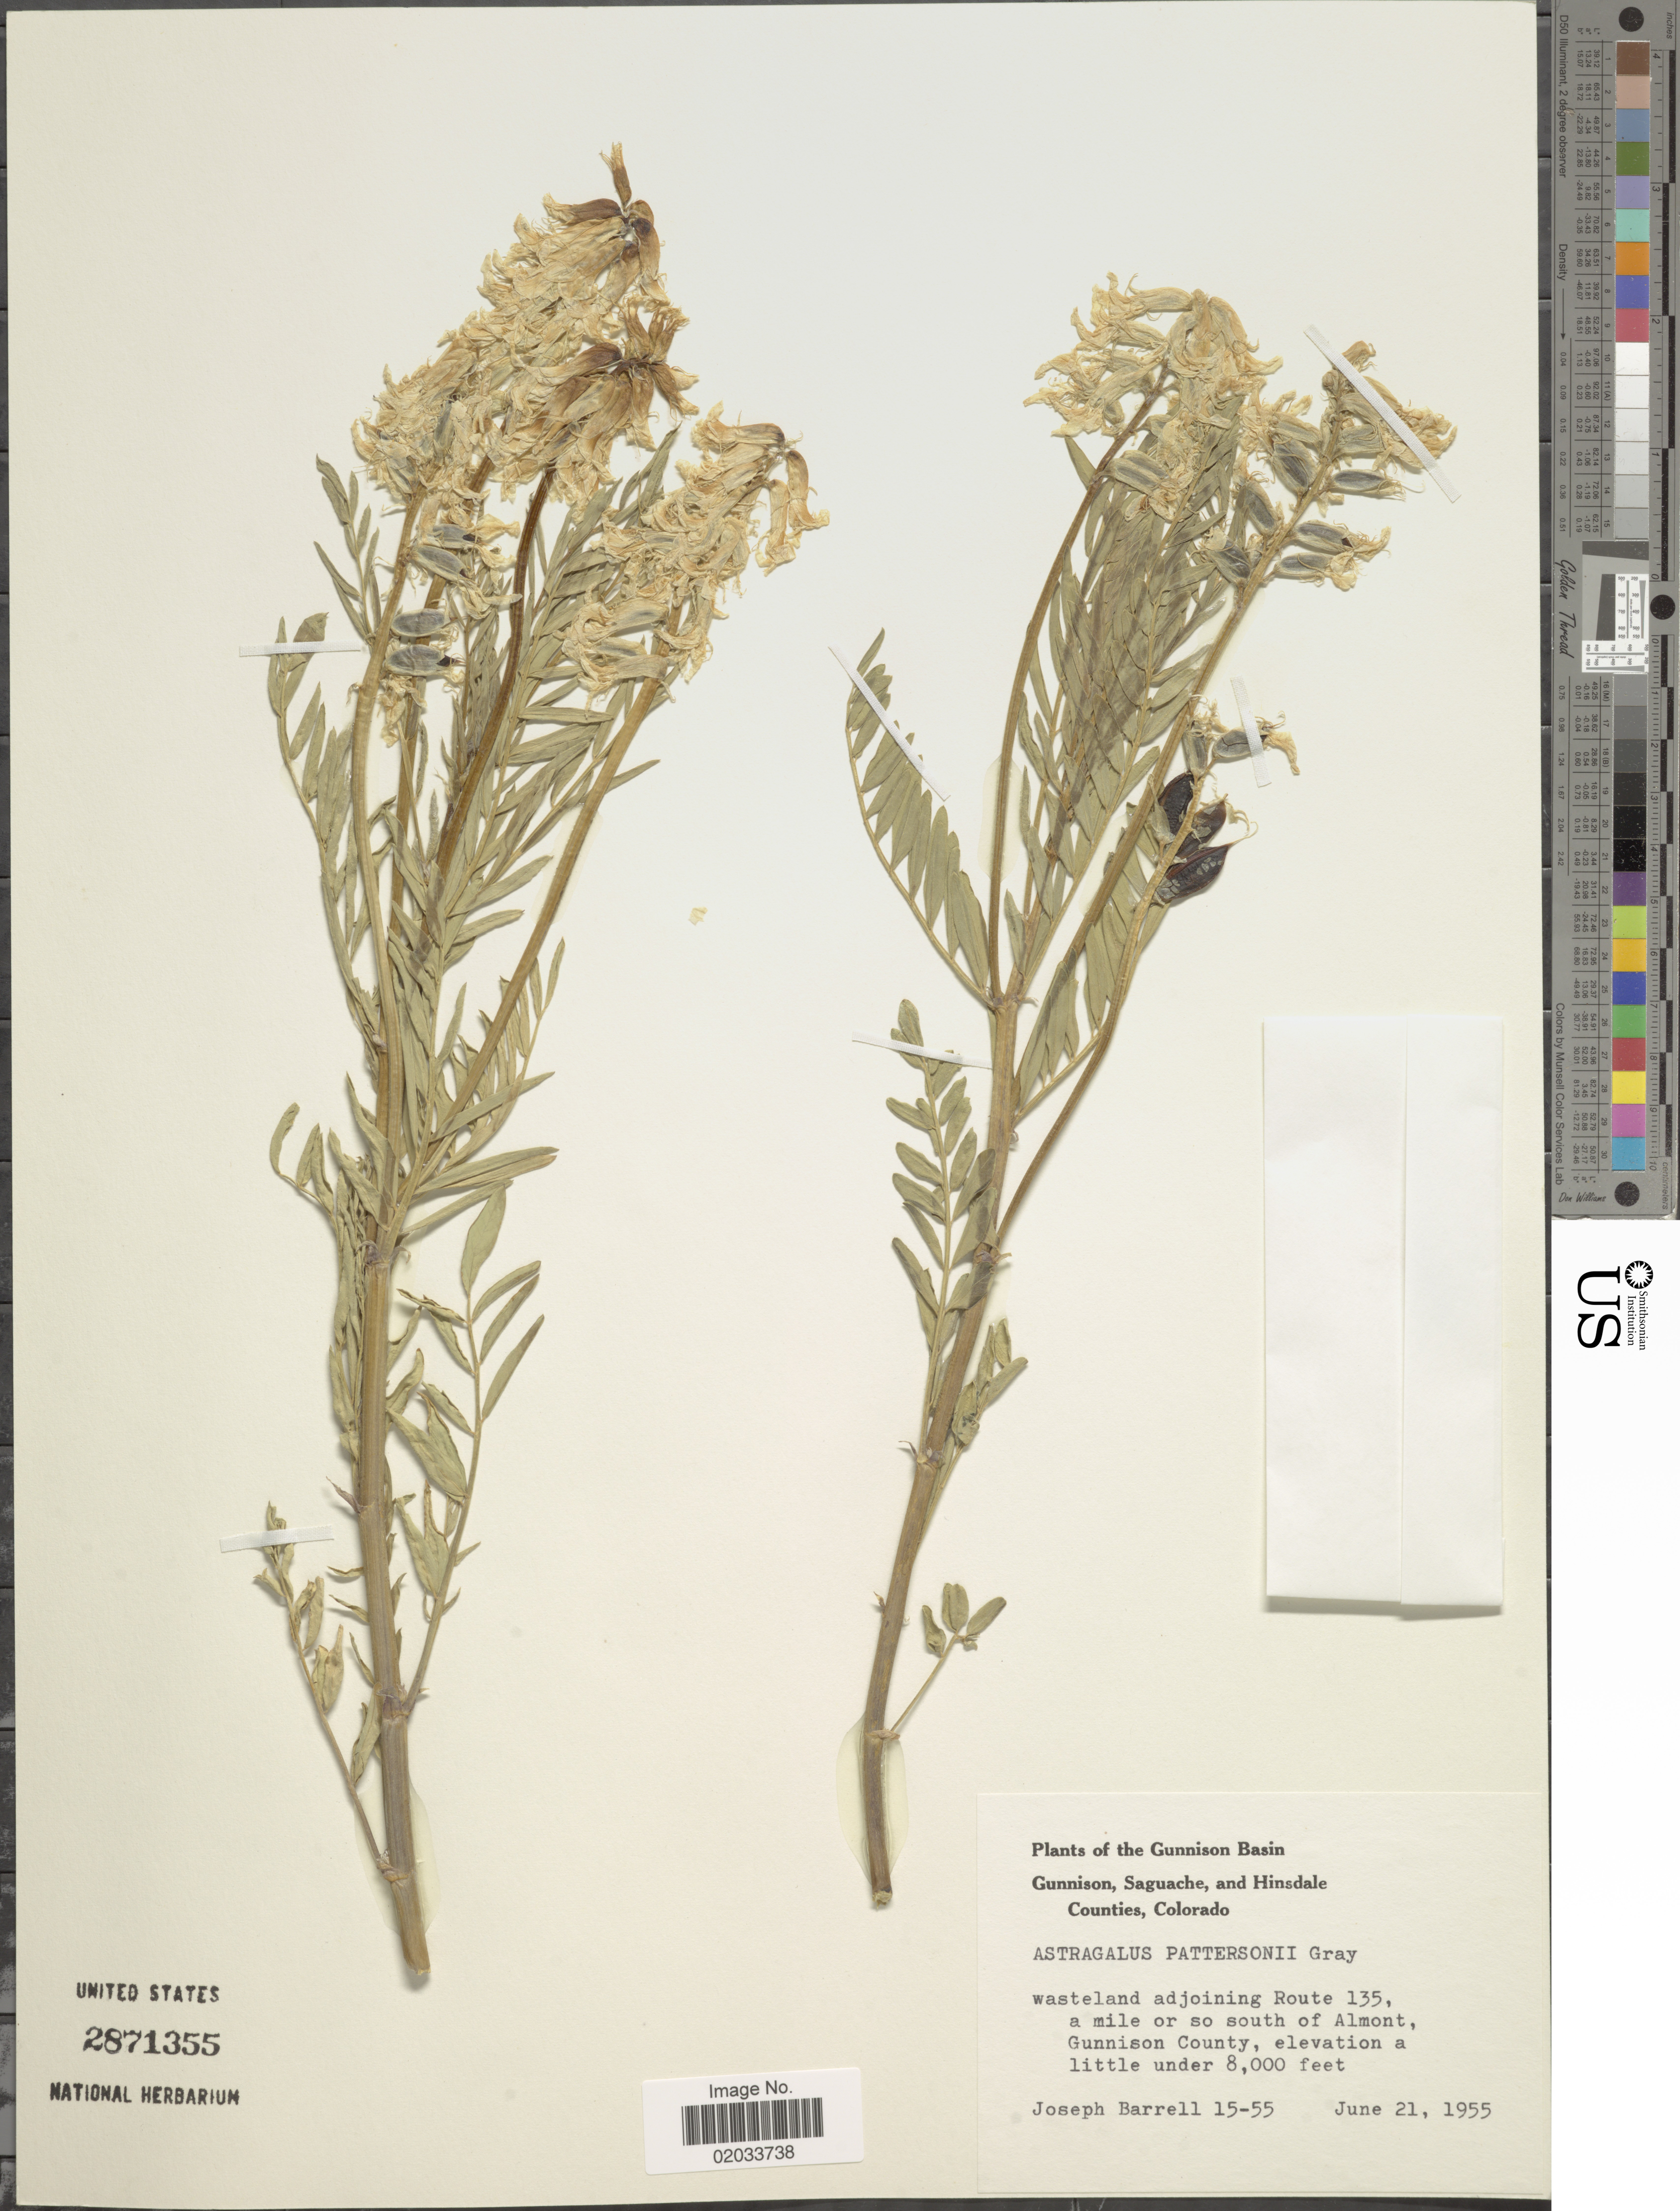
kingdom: Plantae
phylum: Tracheophyta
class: Magnoliopsida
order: Fabales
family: Fabaceae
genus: Astragalus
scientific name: Astragalus pattersonii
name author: (A. Gray) A. Gray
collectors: J. Barrell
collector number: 15-55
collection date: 1955-06-21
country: United States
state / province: Colorado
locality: The Gunnison Basin Gunnison, Saguache, and Hinsdale Counties, wasteland adjoining Route 135, a mile or so south of Almont, Gunnison County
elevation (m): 2438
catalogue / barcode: US 2871355